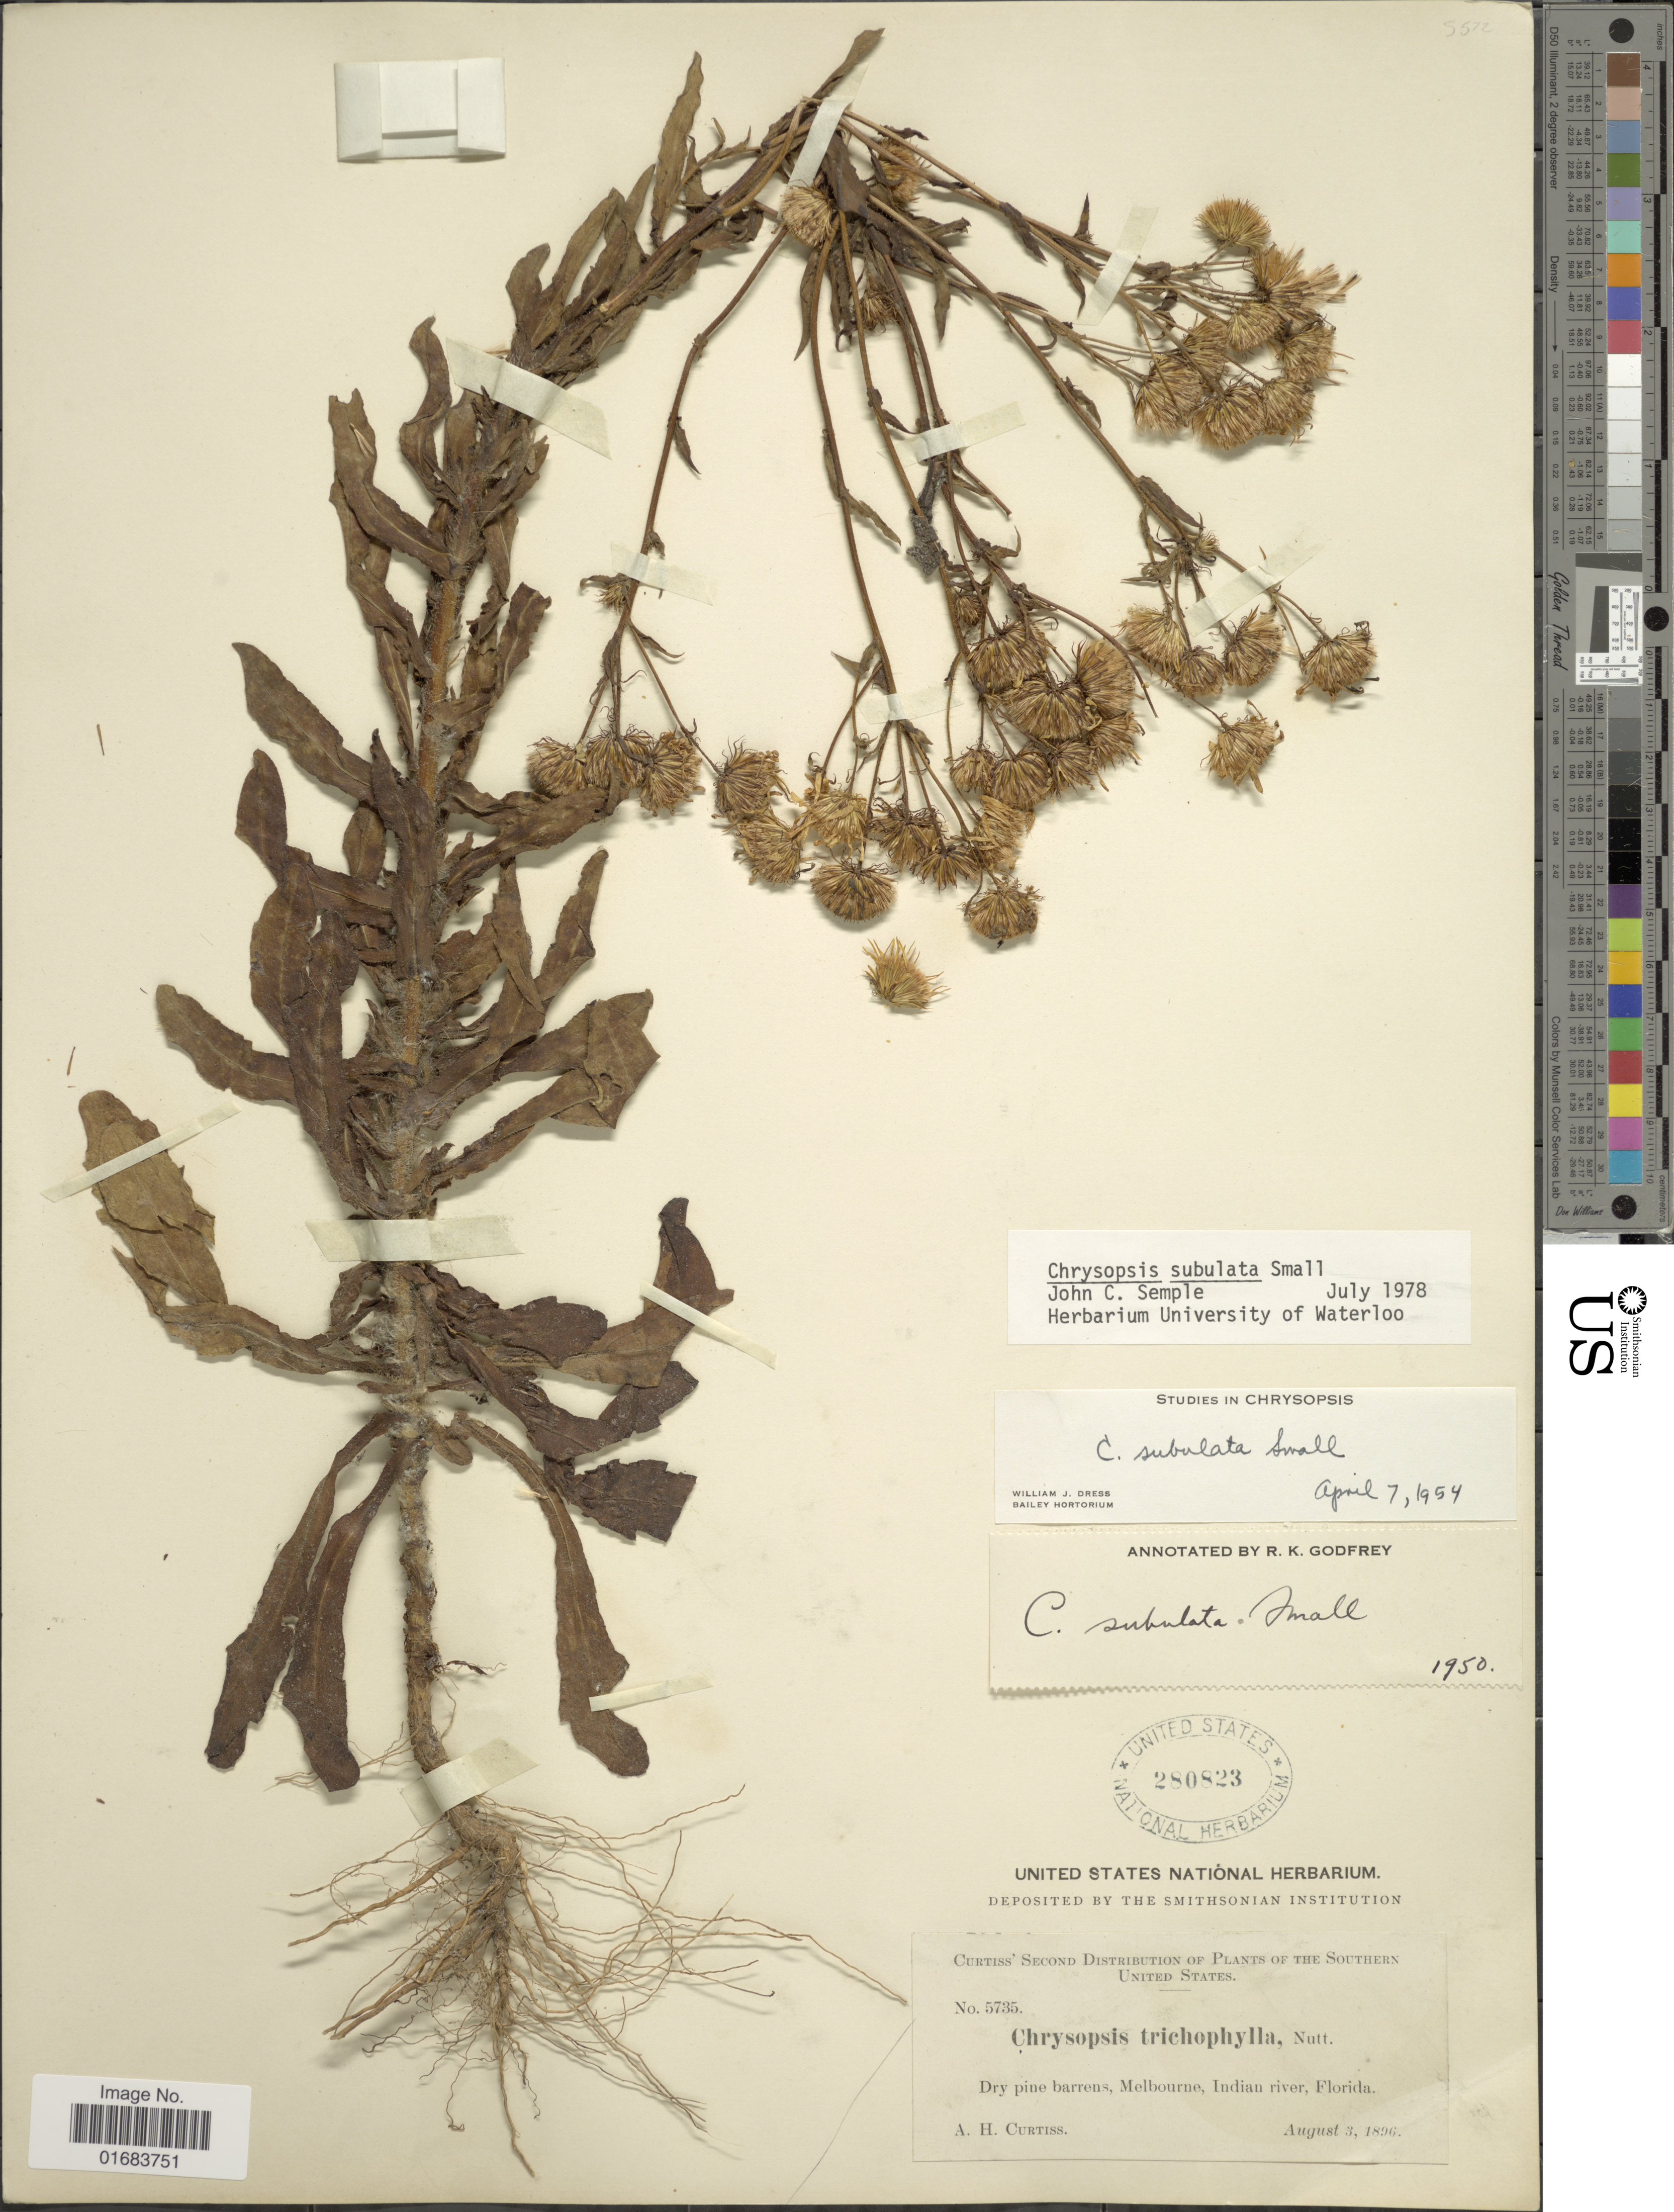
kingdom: Plantae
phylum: Tracheophyta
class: Magnoliopsida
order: Asterales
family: Asteraceae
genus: Chrysopsis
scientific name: Chrysopsis subulata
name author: Small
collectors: A. H. Curtiss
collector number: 5735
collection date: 1896-08-03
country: United States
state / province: Florida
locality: Melbourne, Indian river.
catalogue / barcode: US 280823